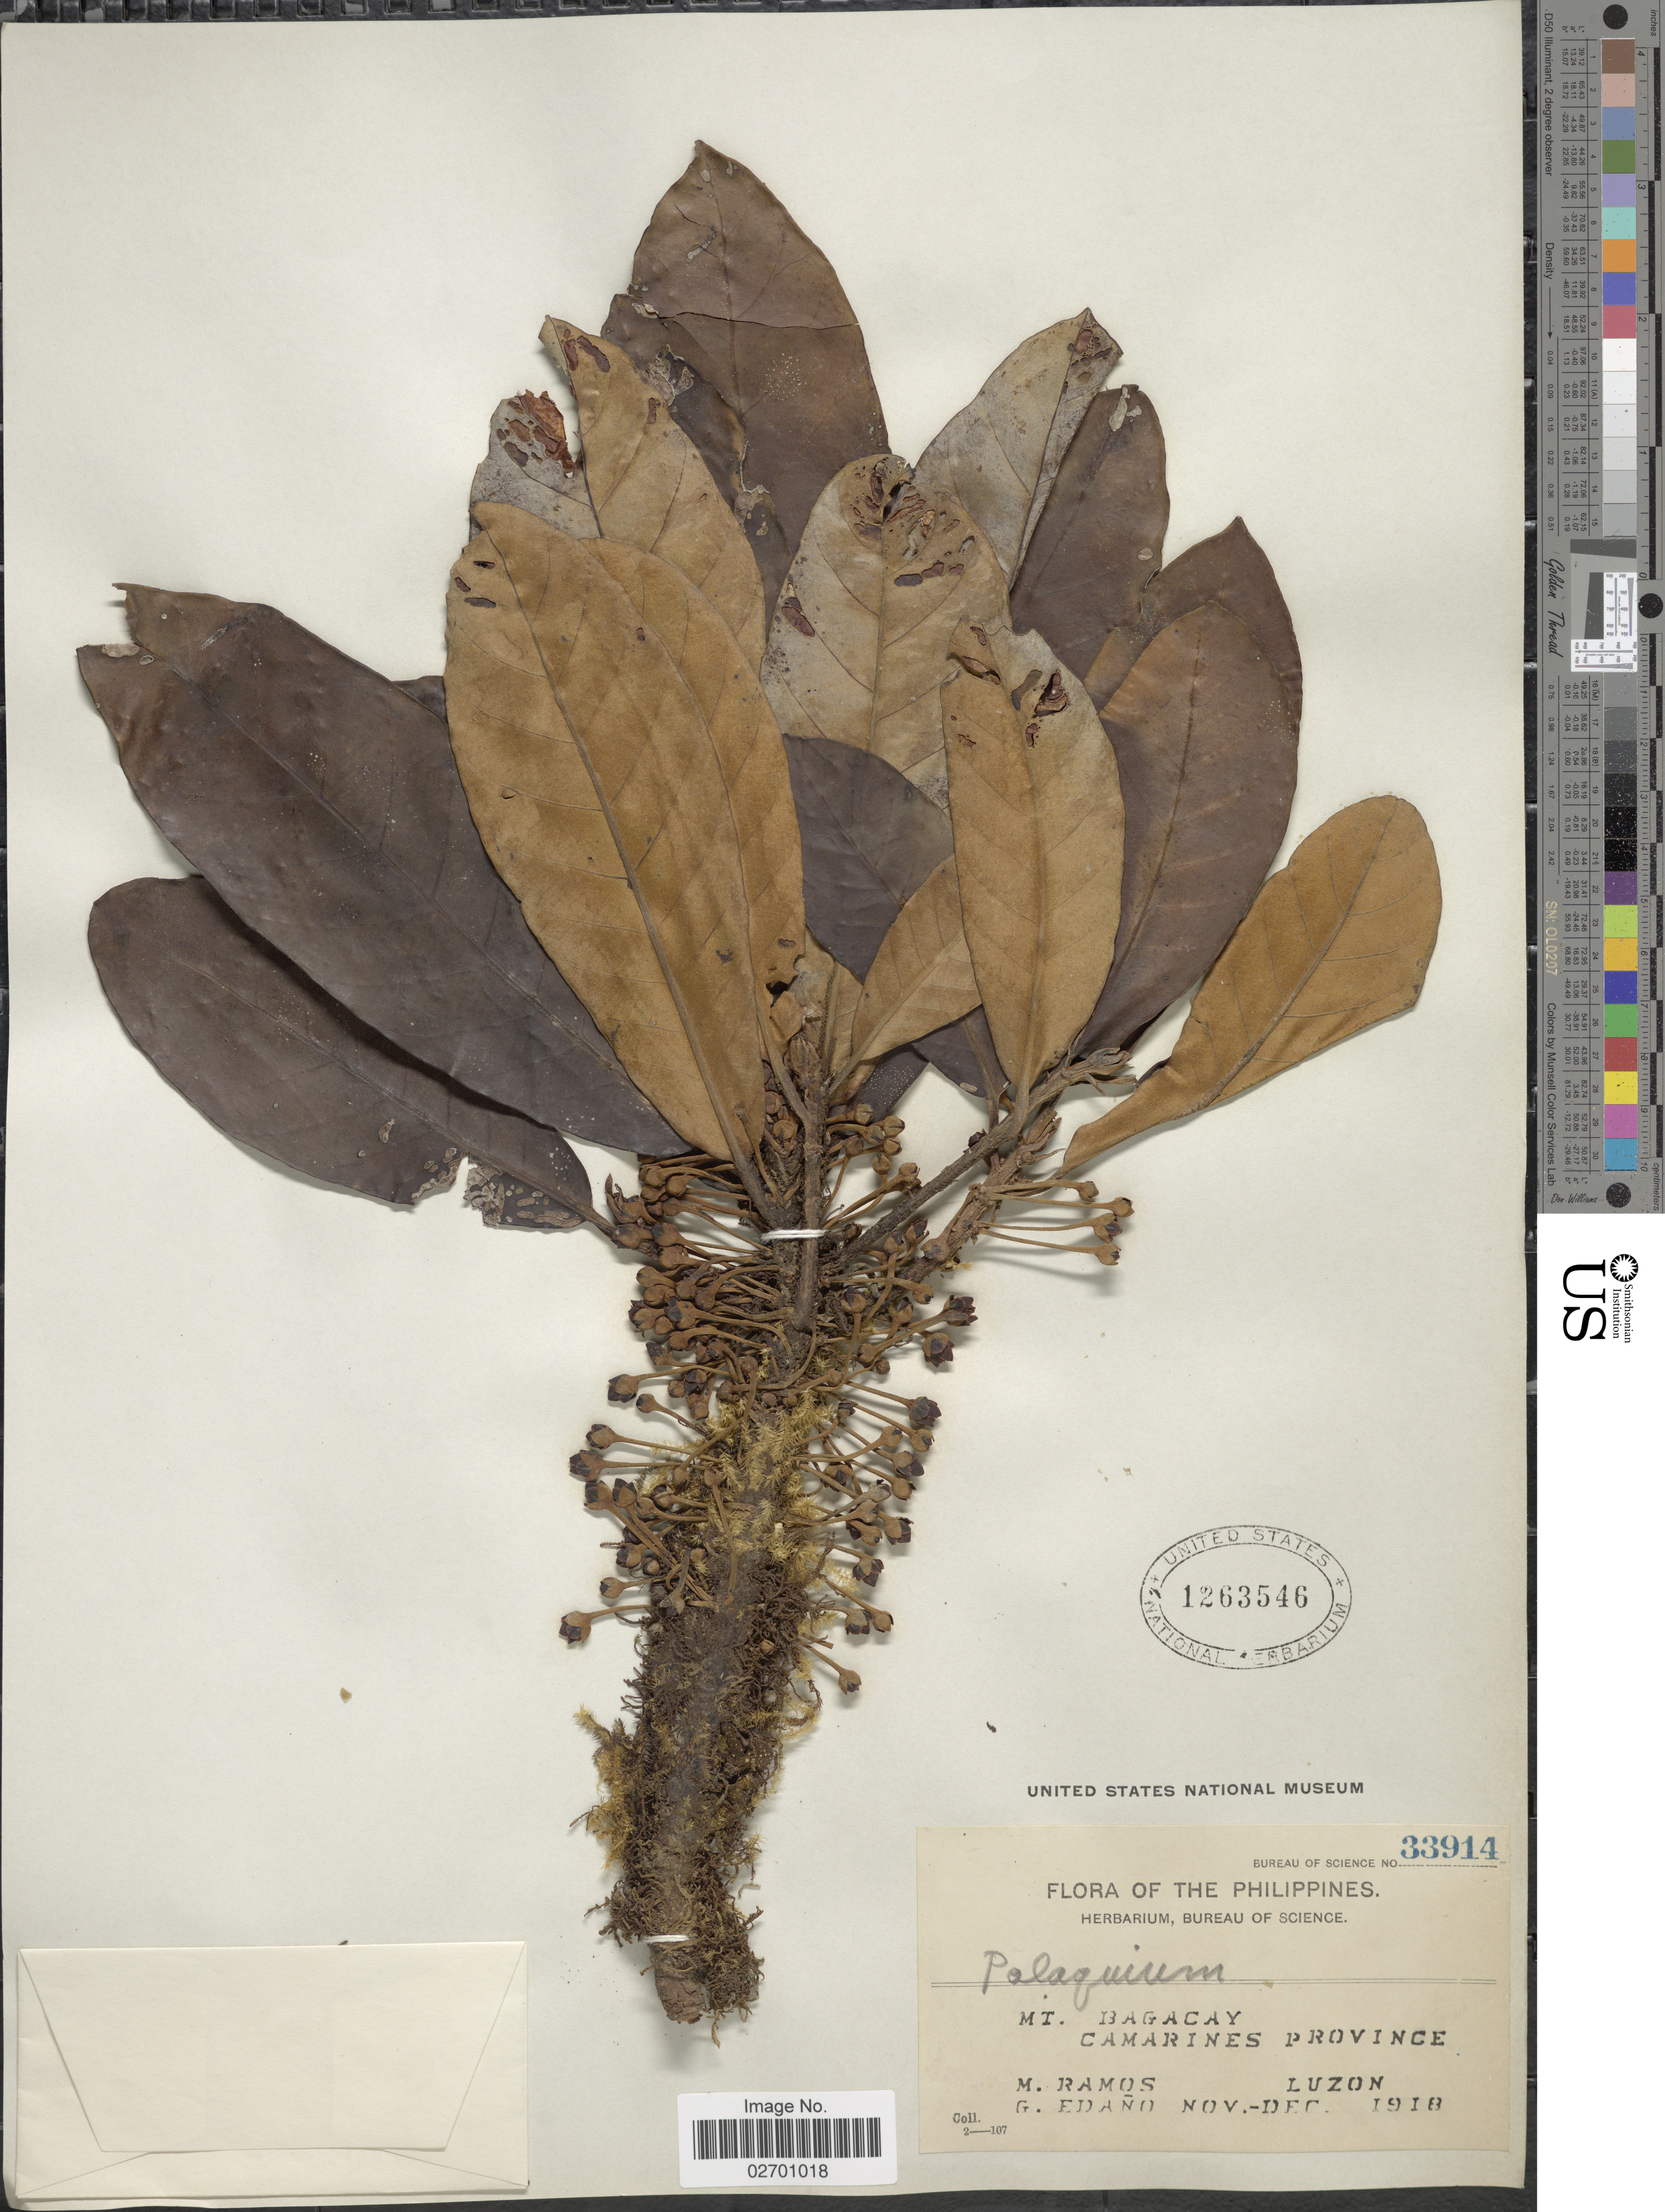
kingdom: Plantae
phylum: Tracheophyta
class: Magnoliopsida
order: Ericales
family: Sapotaceae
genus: Palaquium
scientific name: Palaquium sp.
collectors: M. Ramos & G. Edaño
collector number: Bureau of Science 33914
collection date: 1918-11/1918-12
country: Philippines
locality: Mt. Bagacay, Camarines Province, Luzon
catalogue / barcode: US 1263546